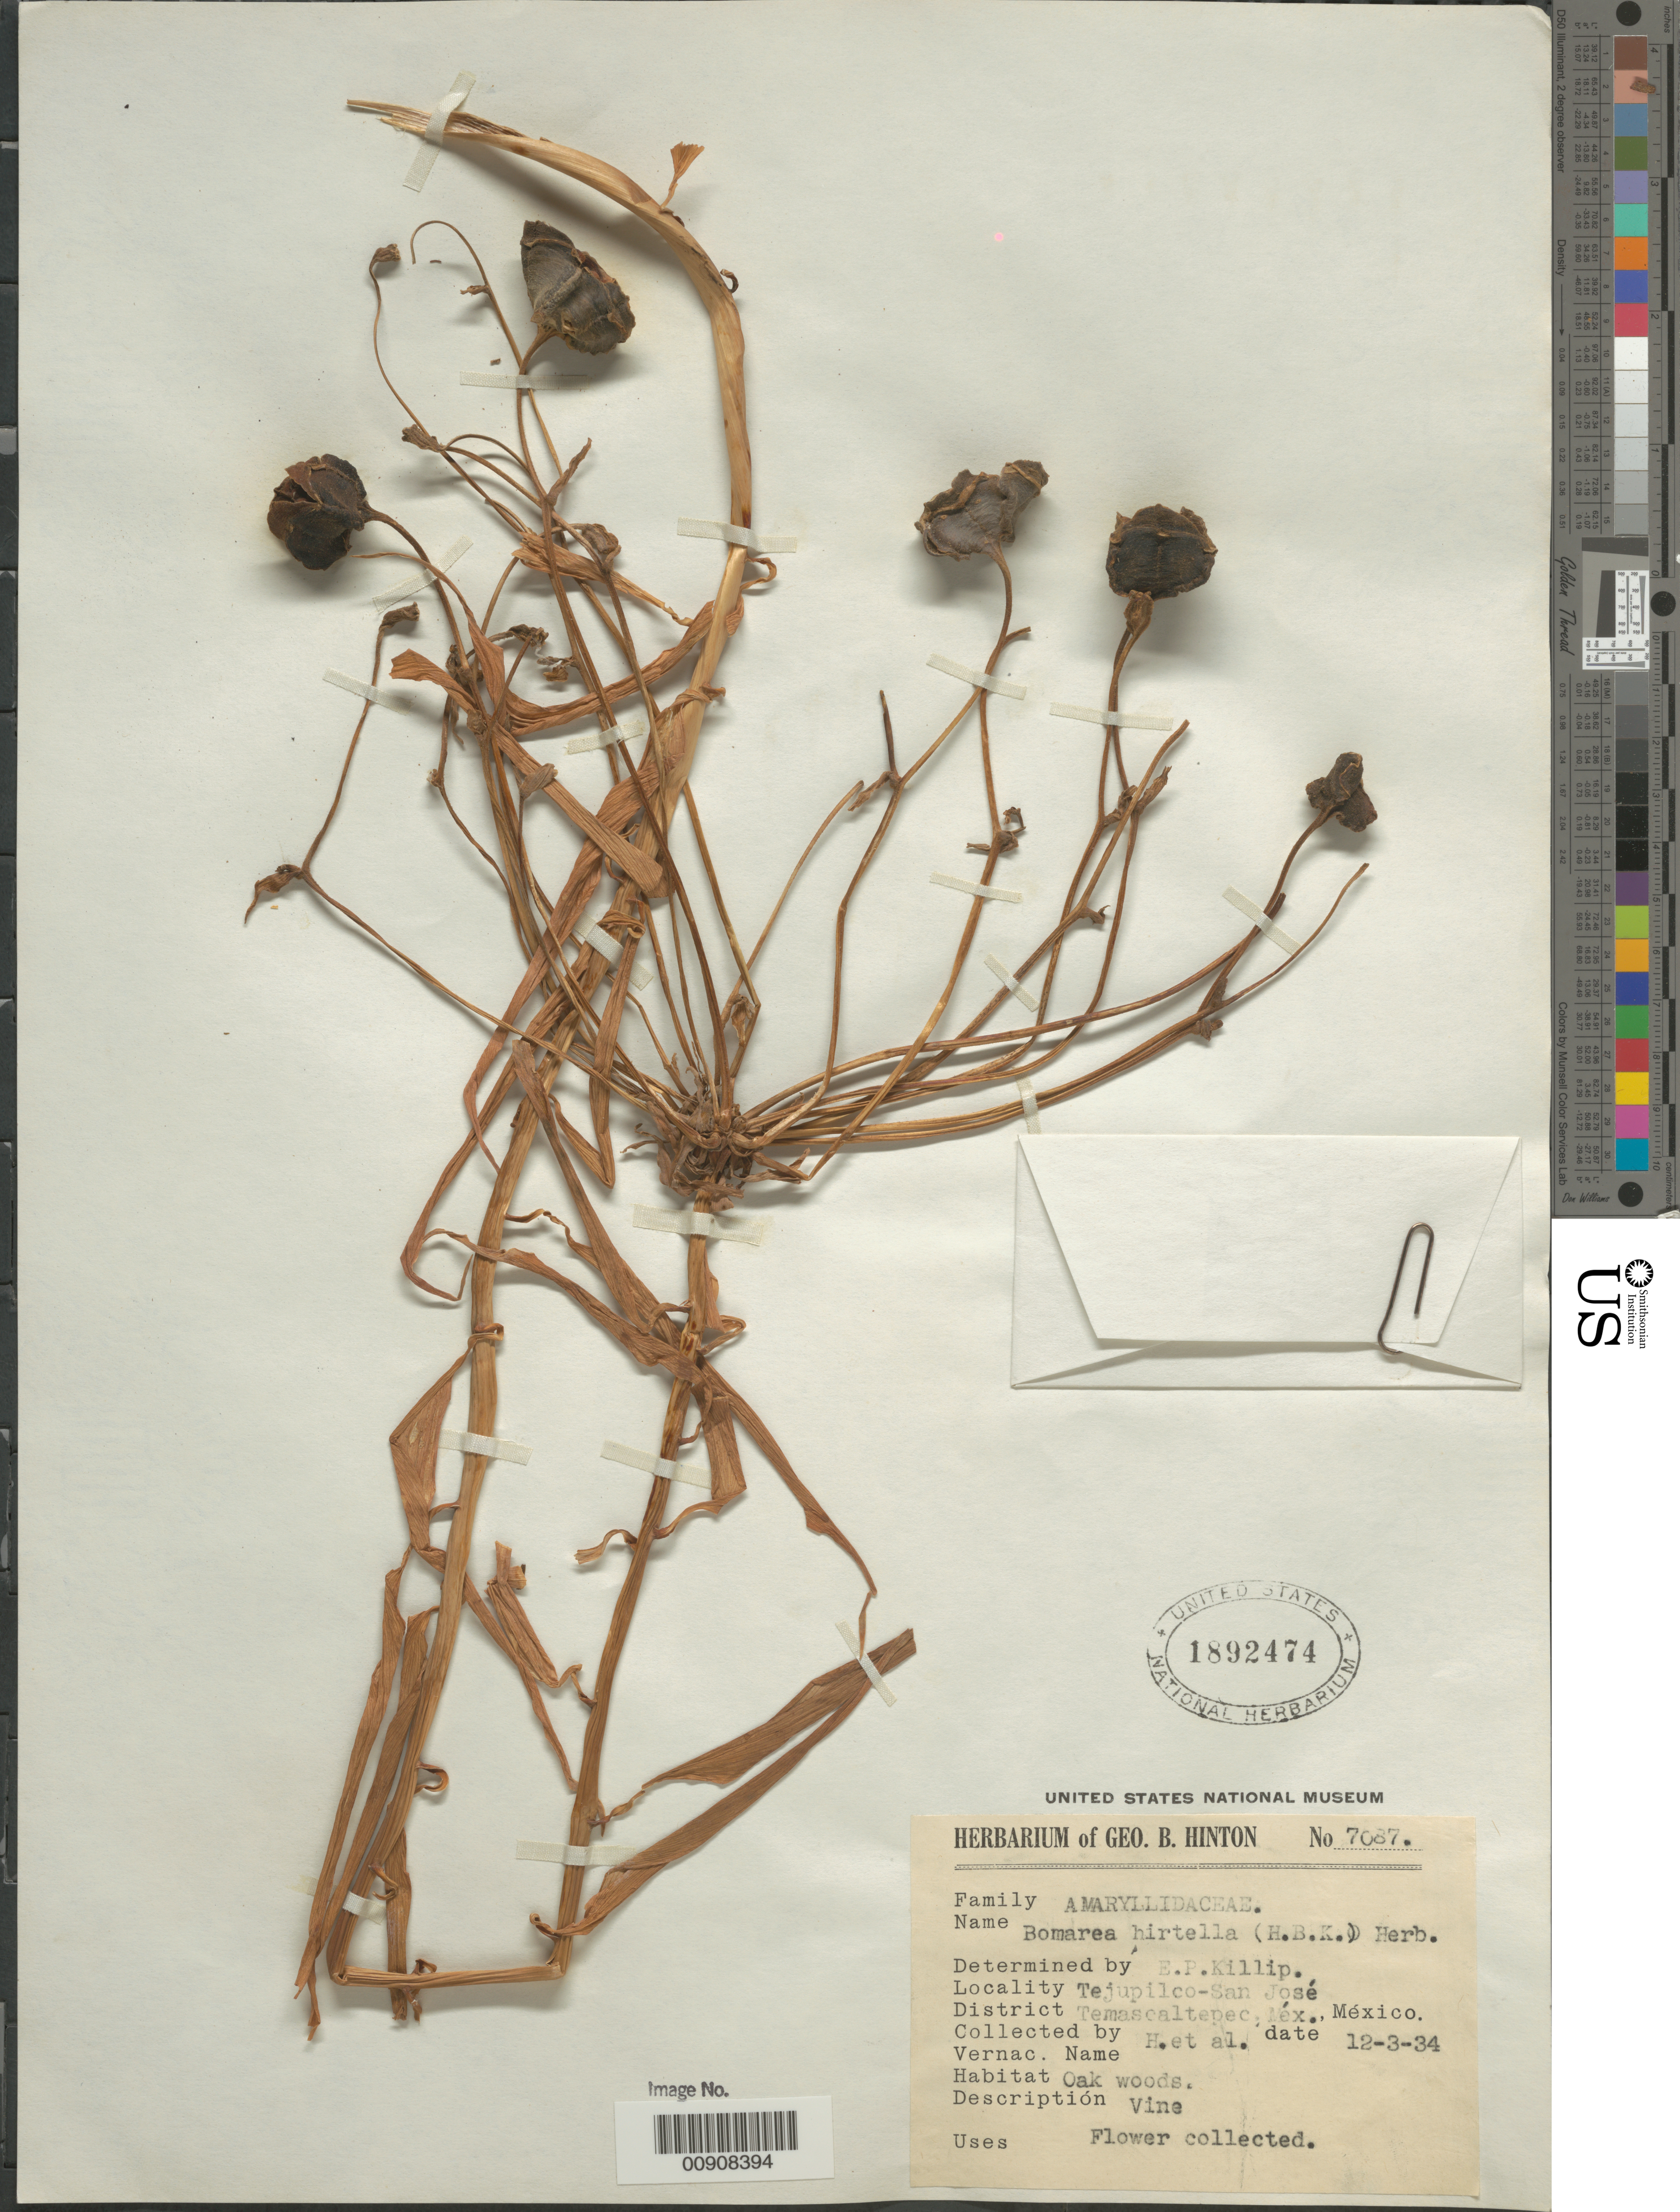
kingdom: Plantae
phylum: Tracheophyta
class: Liliopsida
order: Liliales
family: Alstroemeriaceae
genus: Bomarea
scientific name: Bomarea hirtella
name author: (Kunth) Herb.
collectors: G. B. Hinton & et al.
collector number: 7087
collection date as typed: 03 Dec 1934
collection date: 1934-12-03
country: Mexico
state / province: México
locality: Tejupilco - San José, District Temascaltepec, State of México.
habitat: Oak woods.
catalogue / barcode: US 1892474